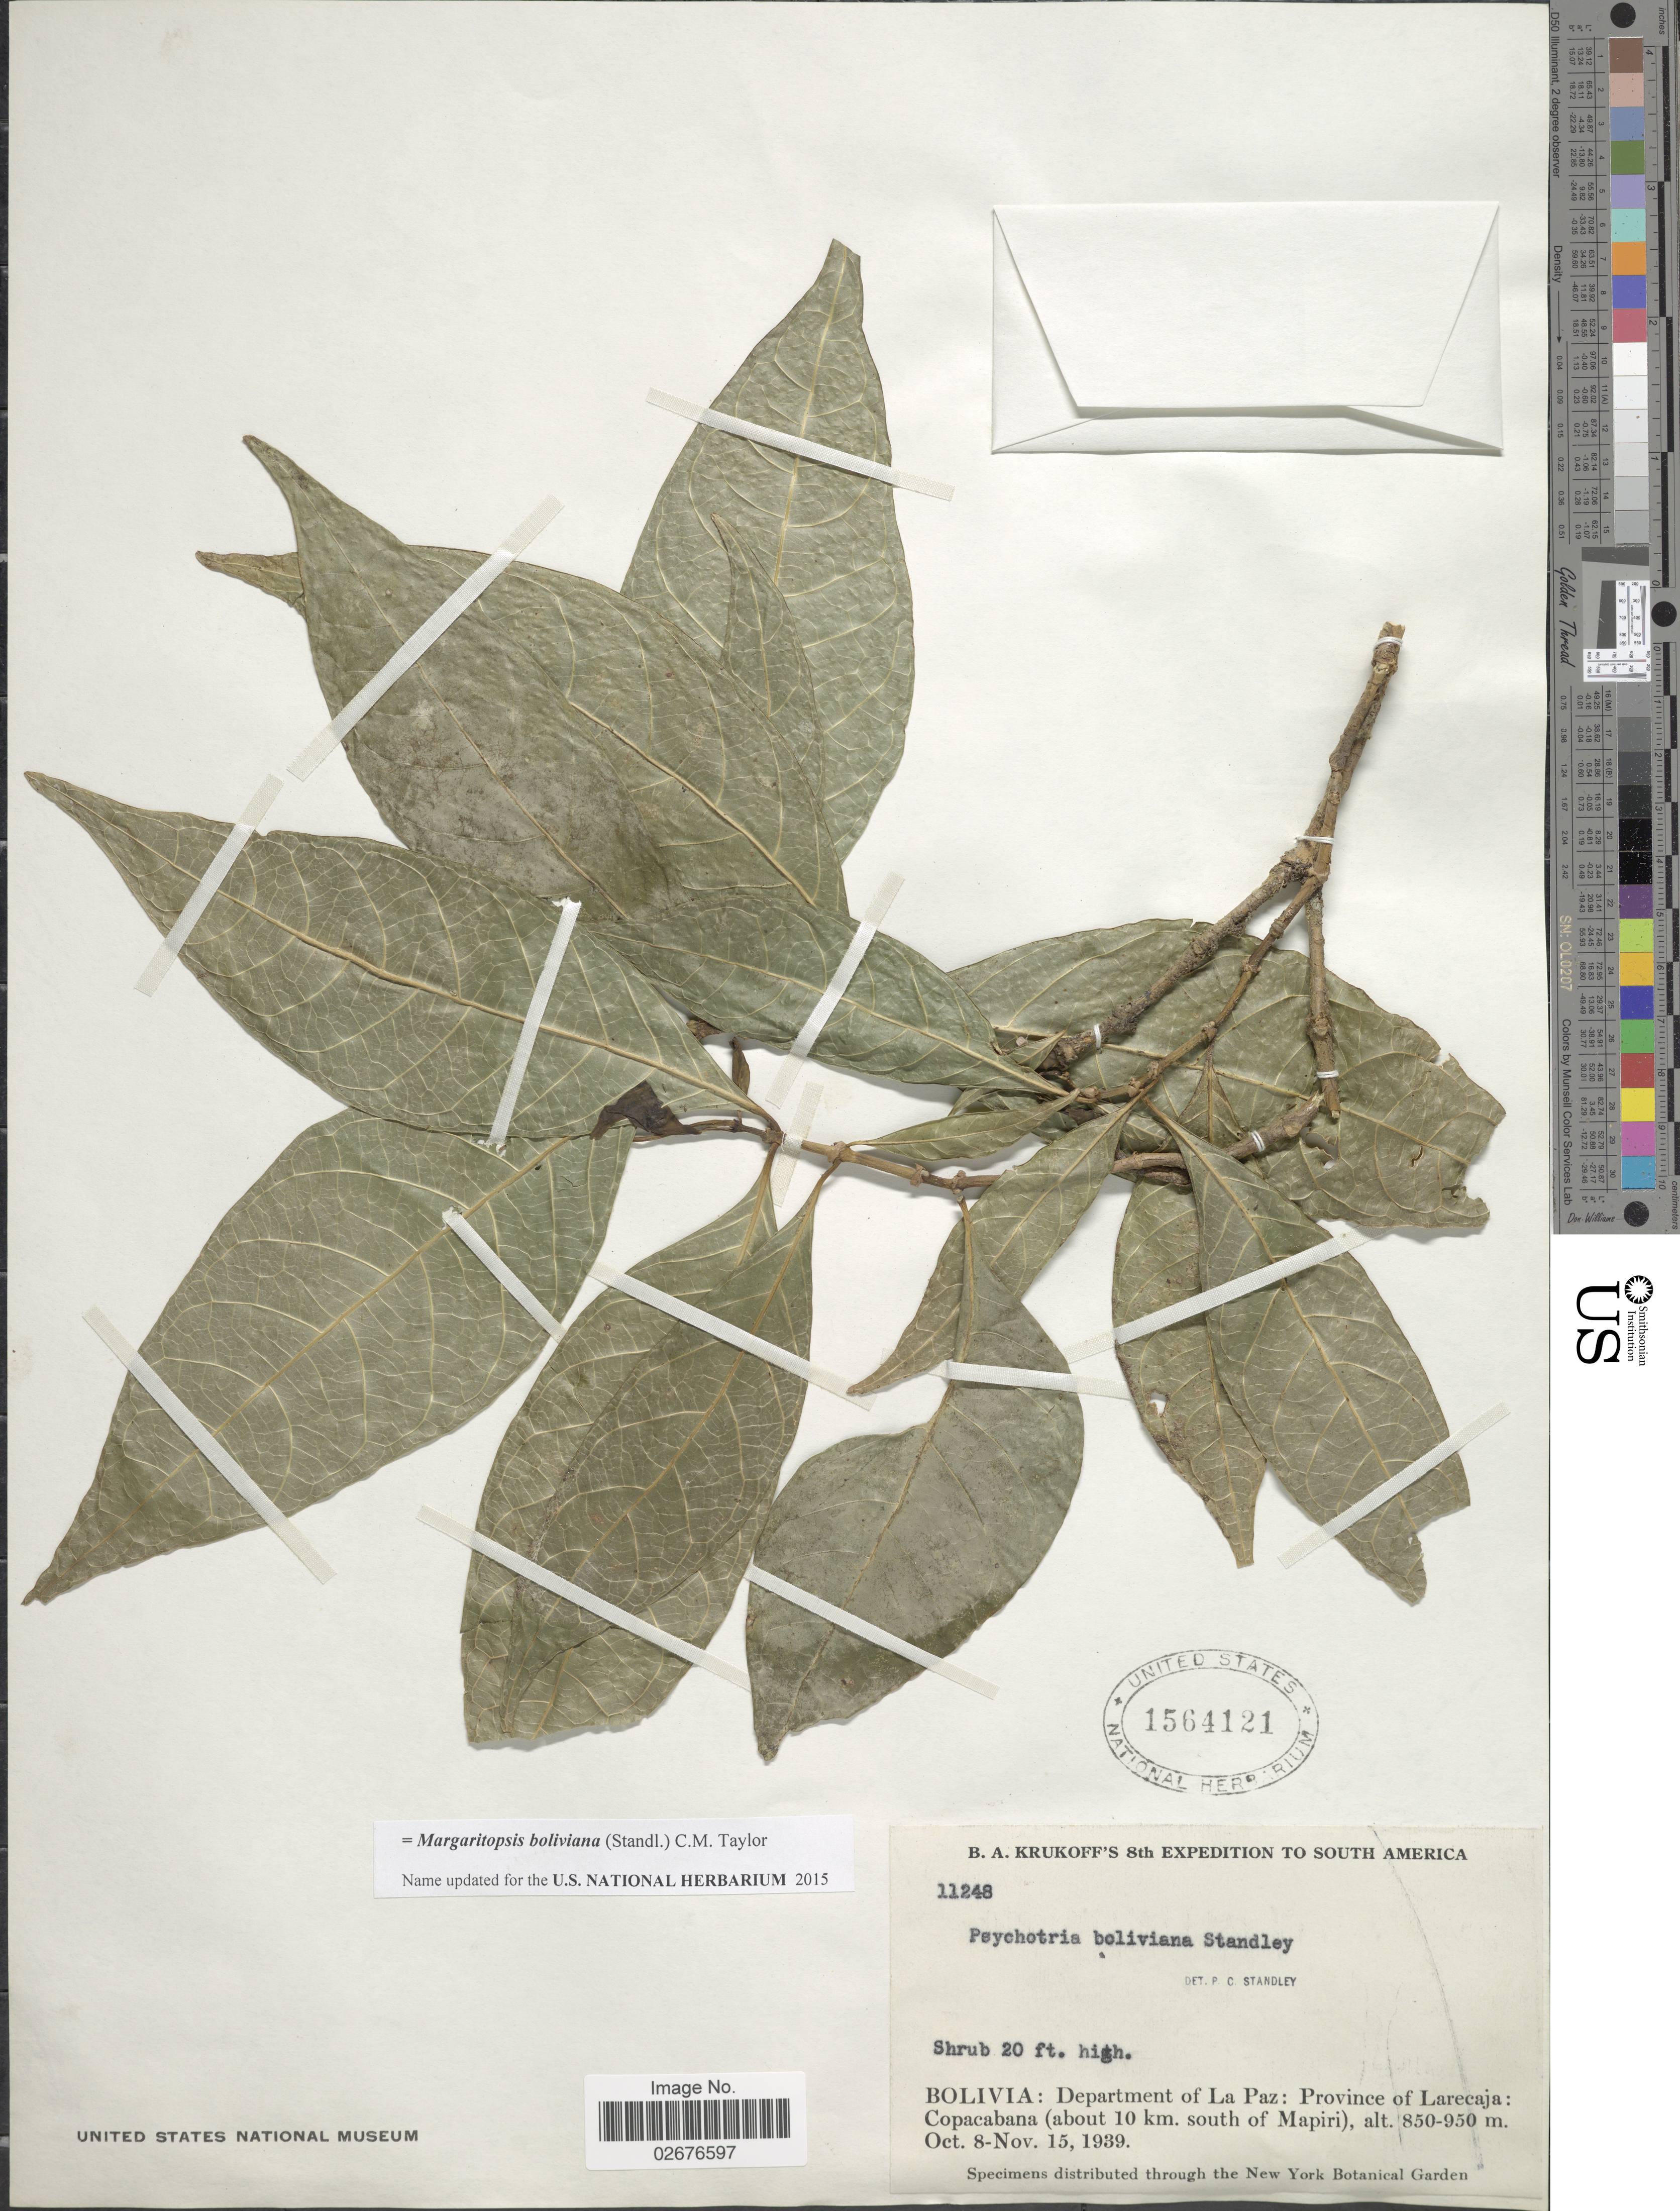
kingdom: Plantae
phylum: Tracheophyta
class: Magnoliopsida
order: Gentianales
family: Rubiaceae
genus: Margaritopsis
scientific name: Margaritopsis boliviana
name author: (Standl.) C.M. Taylor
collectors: B. A. Krukoff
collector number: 11248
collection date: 1939-10-08/1939-11-15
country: Bolivia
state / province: La Paz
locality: Province of Larecaja: Copacabana (about 10 km. south of Mapiri)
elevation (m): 850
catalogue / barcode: US 1564121